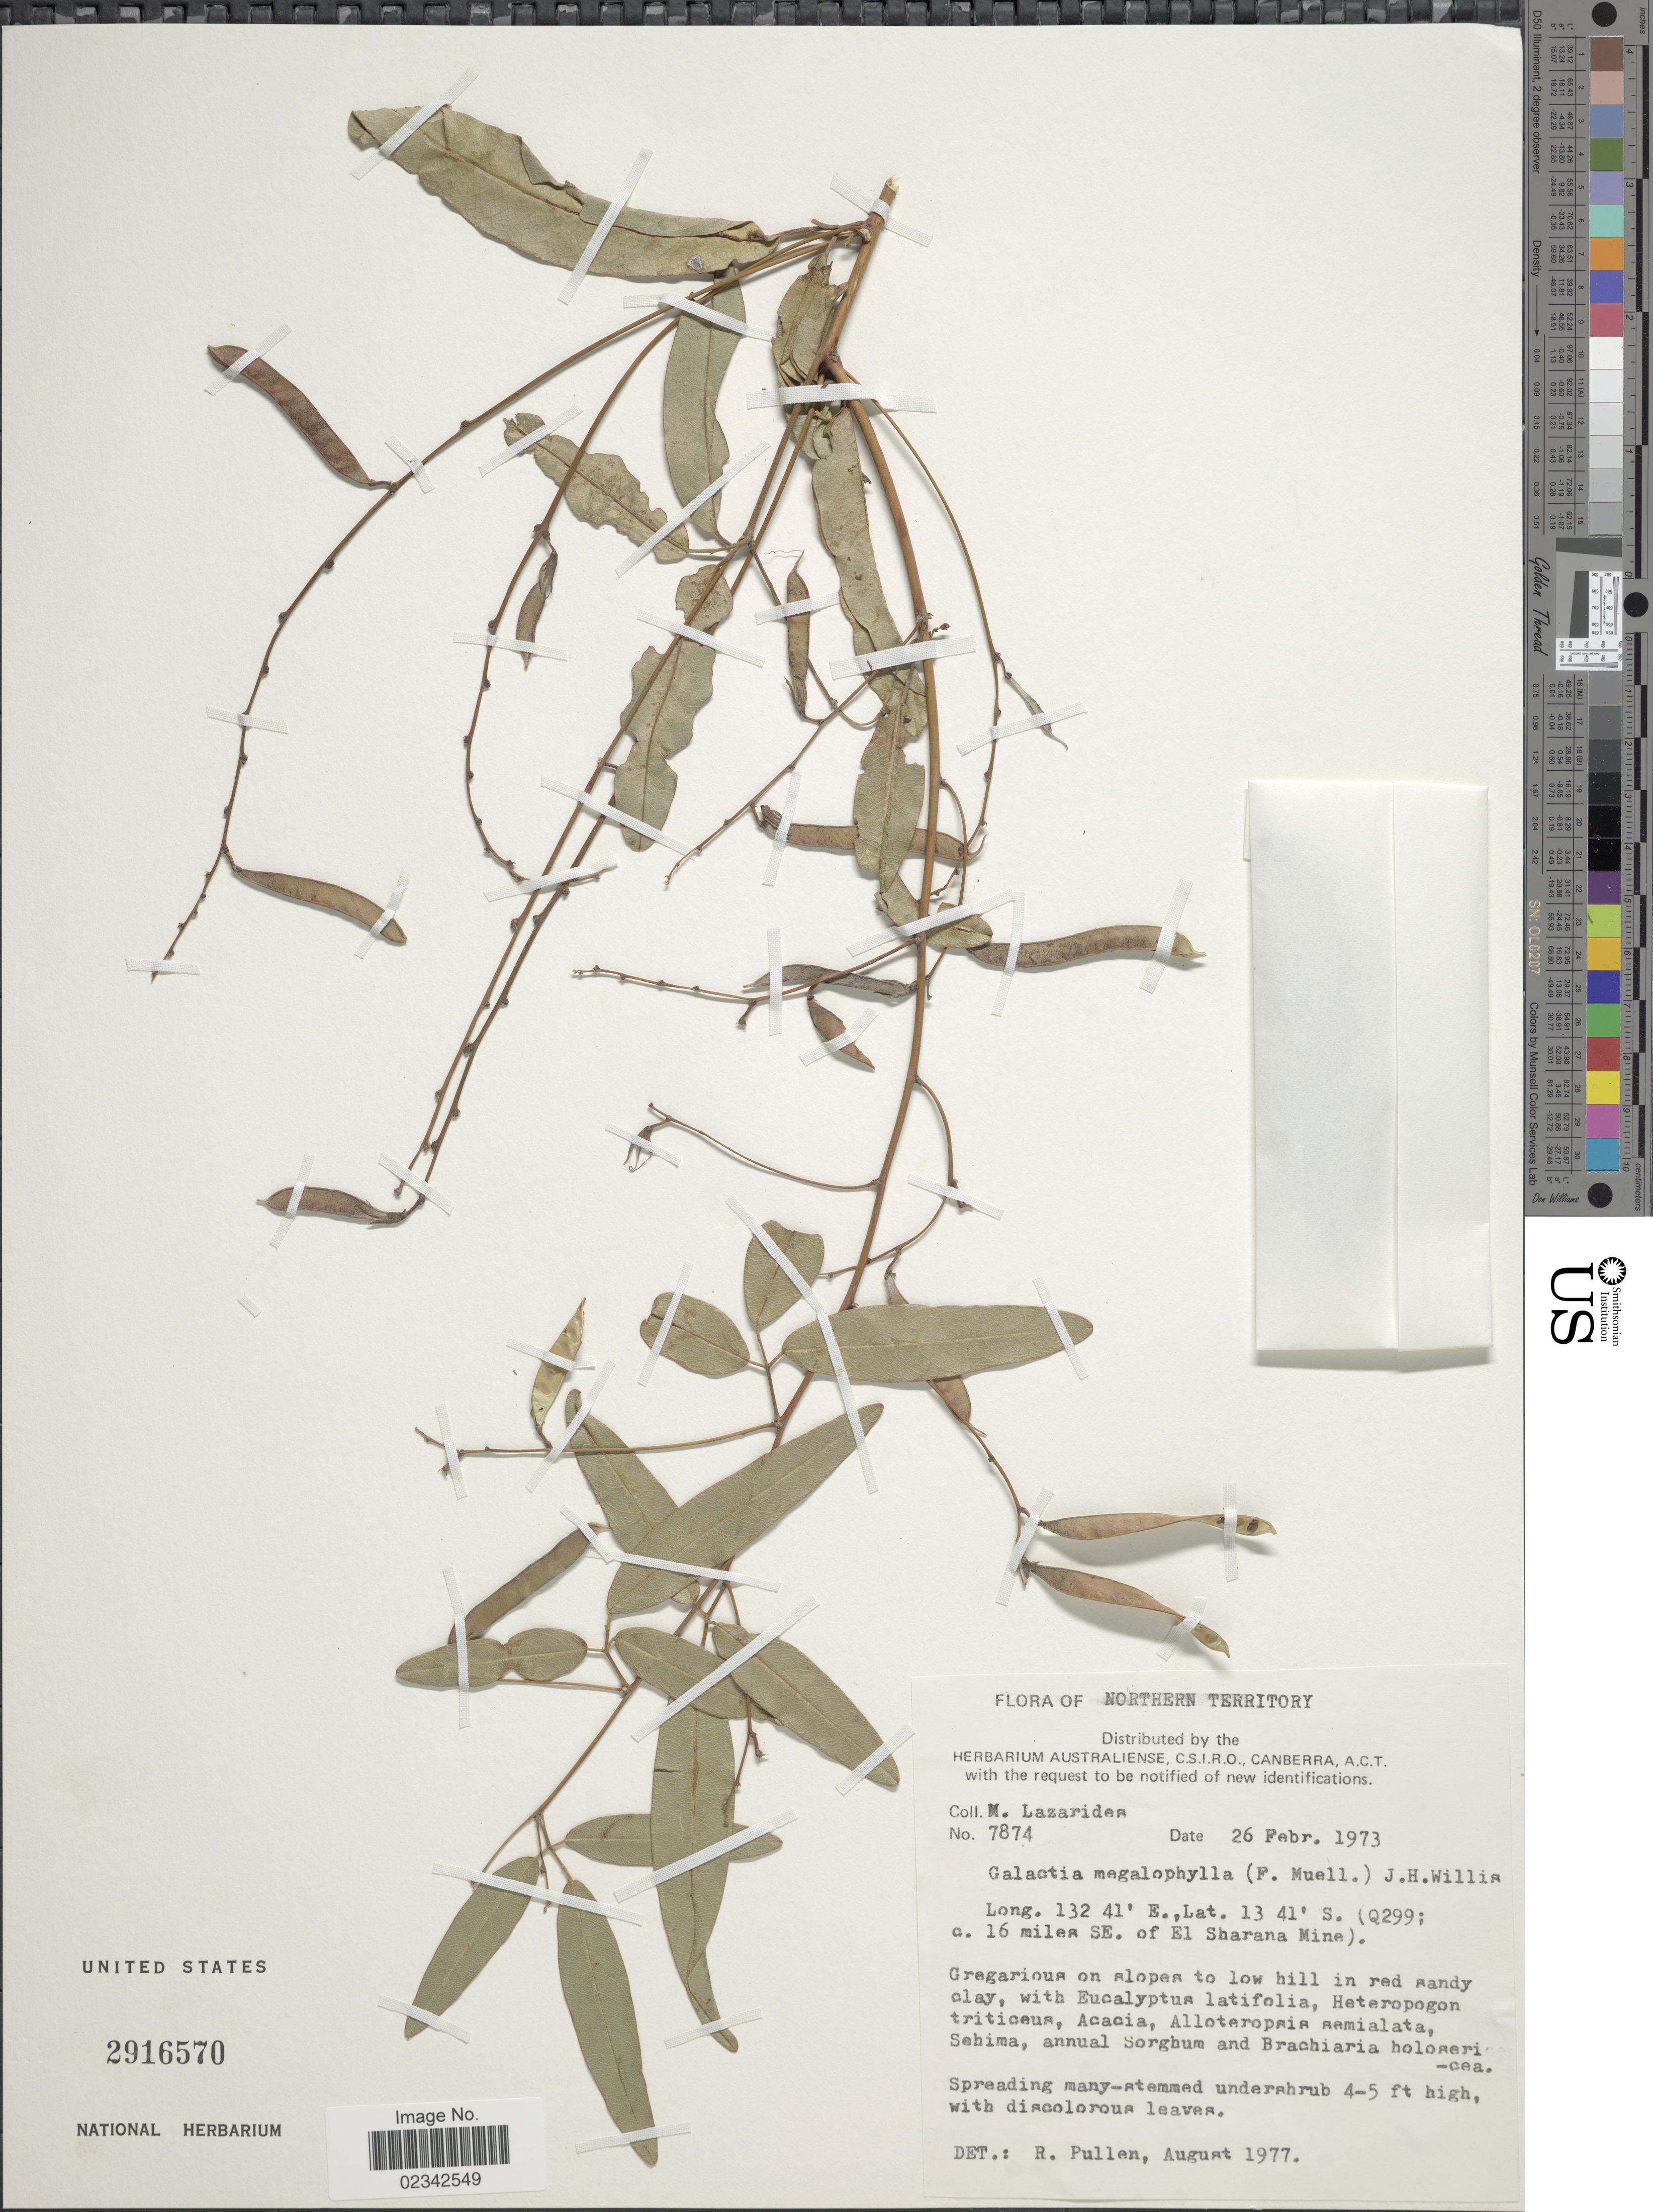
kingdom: Plantae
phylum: Tracheophyta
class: Magnoliopsida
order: Fabales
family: Fabaceae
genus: Galactia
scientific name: Galactia megalophylla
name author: (F. Muell.) J.H. Willis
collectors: M. Lazarides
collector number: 7874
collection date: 1973-02-26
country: Australia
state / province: Northern Territory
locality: (Q299; c. 16 miles SE. of El Sharana Mine)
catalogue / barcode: US 2916570